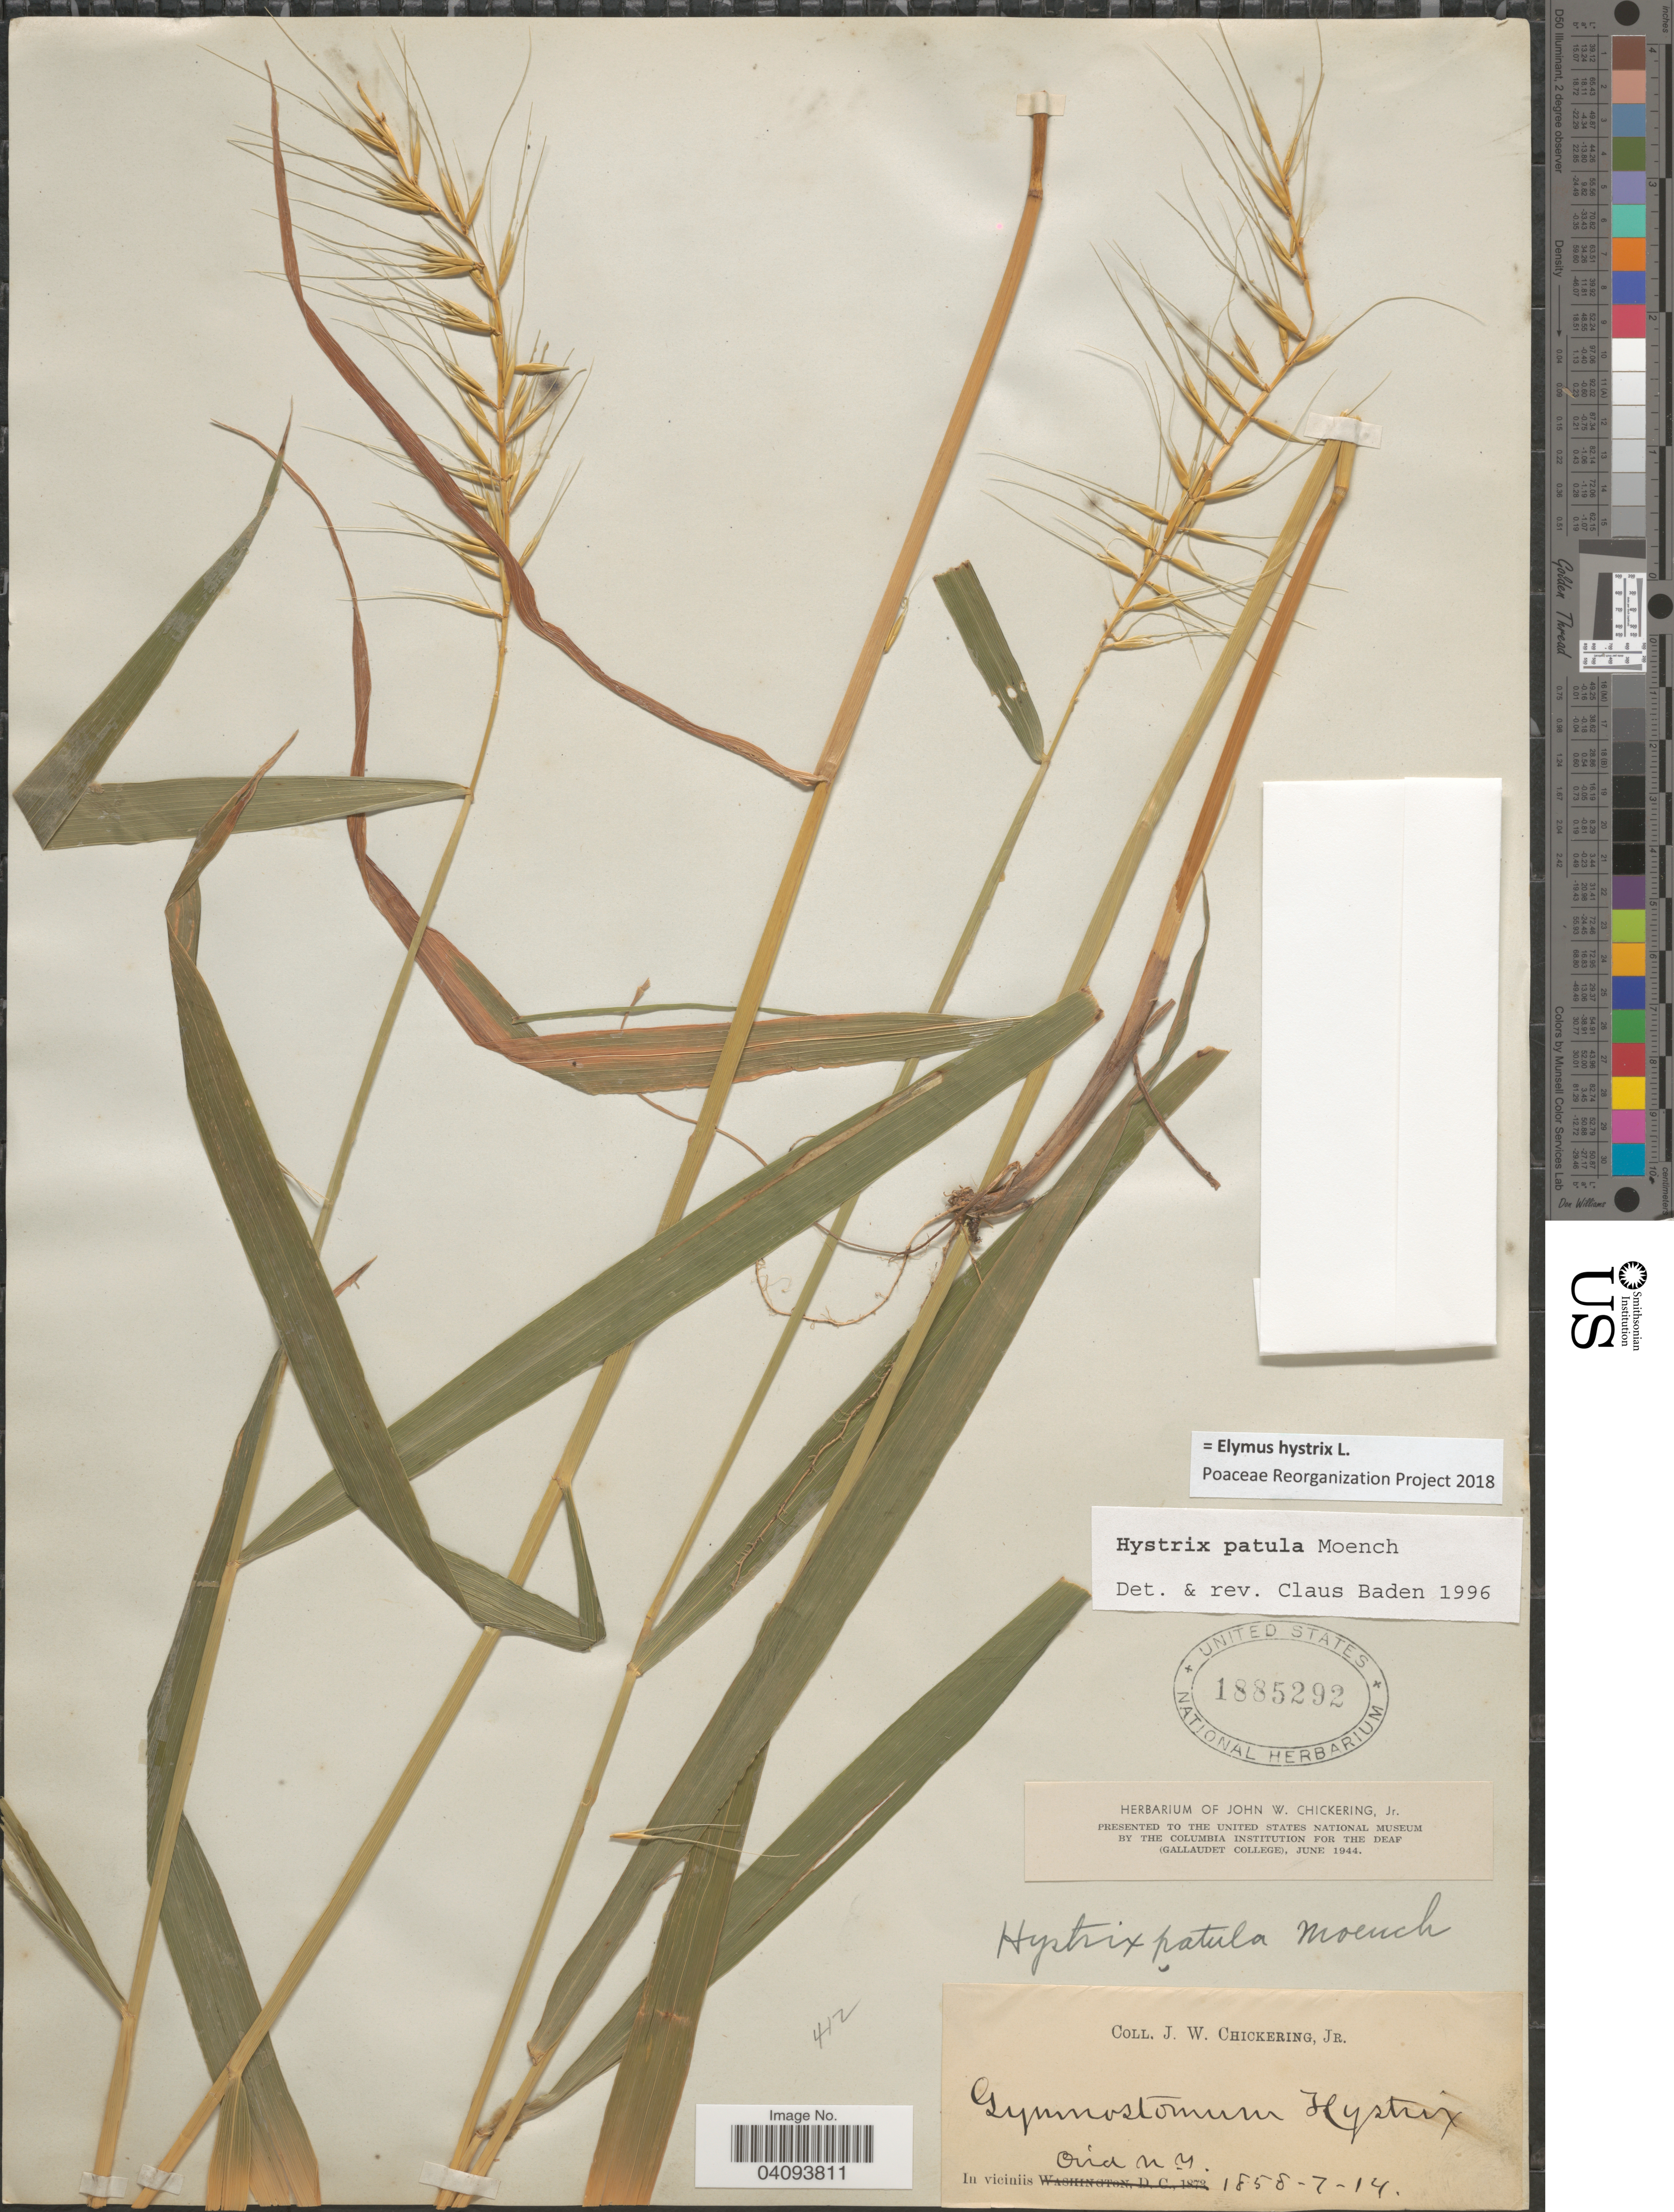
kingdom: Plantae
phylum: Tracheophyta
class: Liliopsida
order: Poales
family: Poaceae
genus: Elymus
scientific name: Elymus hystrix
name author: L.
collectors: J. Chickering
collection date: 1858-07-14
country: United States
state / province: New York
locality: In viciniis Ovid.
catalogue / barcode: US 1885292